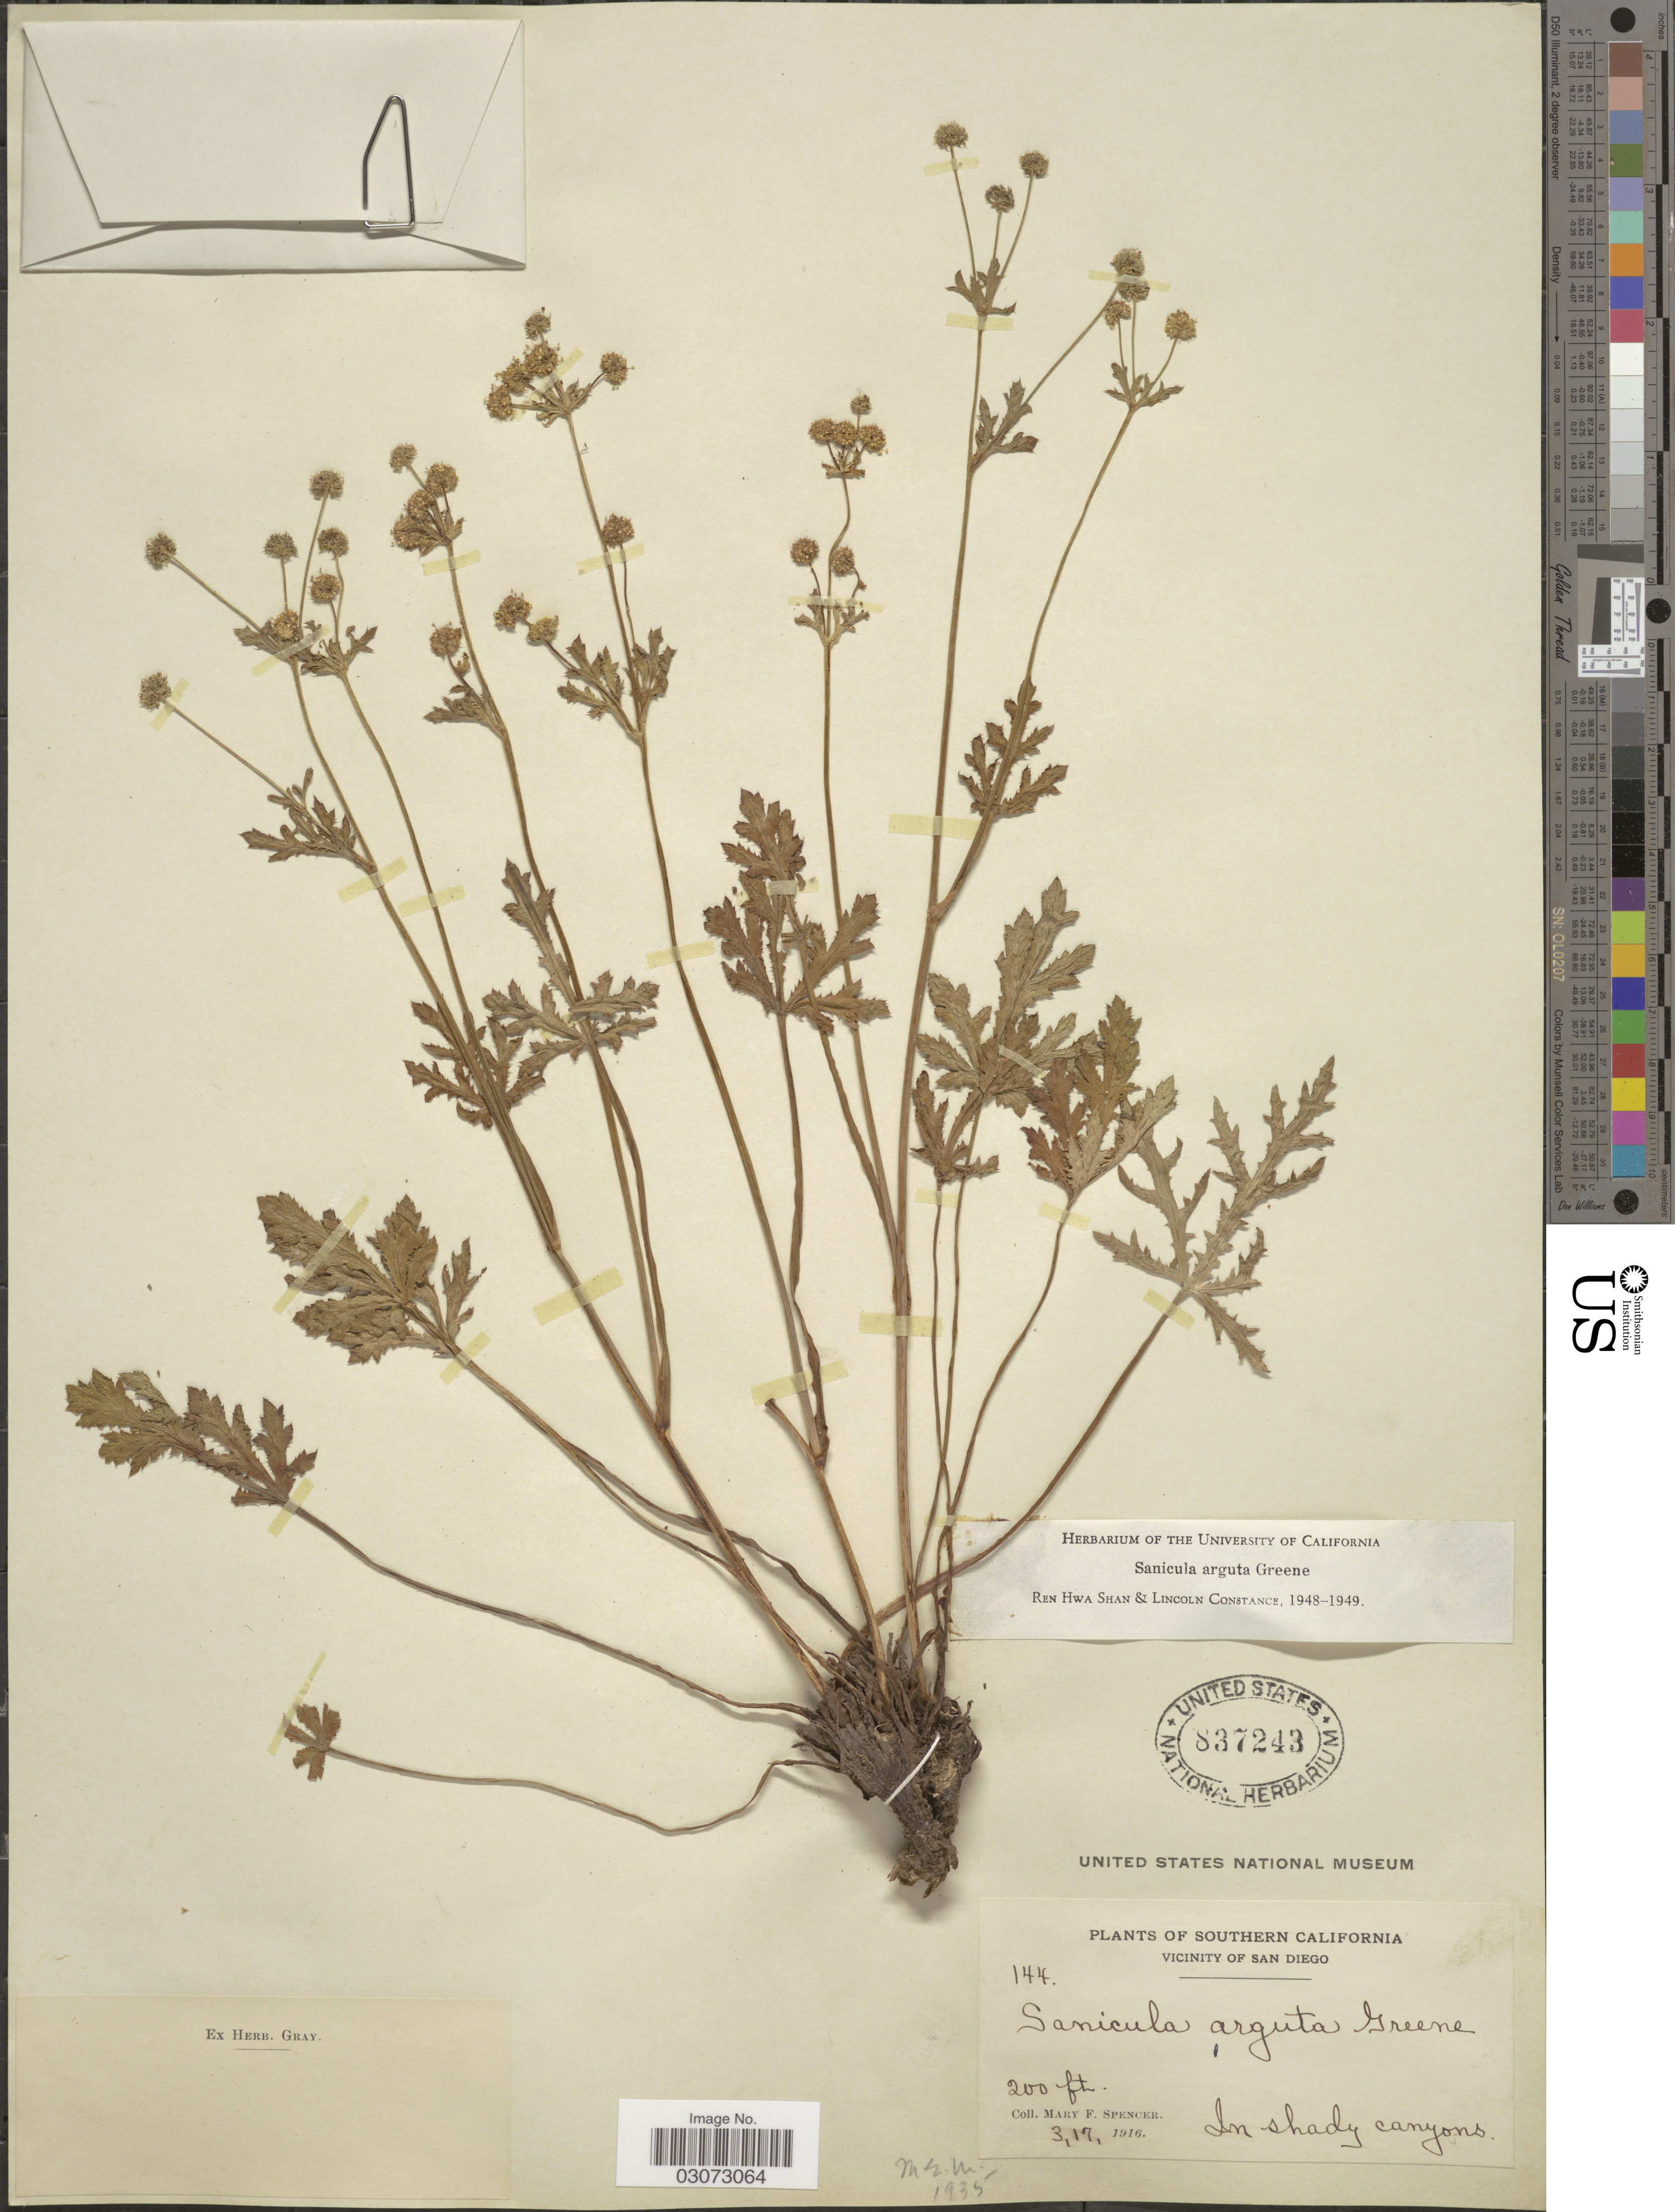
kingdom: Plantae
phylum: Tracheophyta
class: Magnoliopsida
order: Apiales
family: Apiaceae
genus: Sanicula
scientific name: Sanicula arguta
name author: Greene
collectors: M. Spencer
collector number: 144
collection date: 1916-03-17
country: United States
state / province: California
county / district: San Diego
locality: Southern California. Vicinity of San Diego. In shady canyons.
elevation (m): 61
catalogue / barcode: US 837243